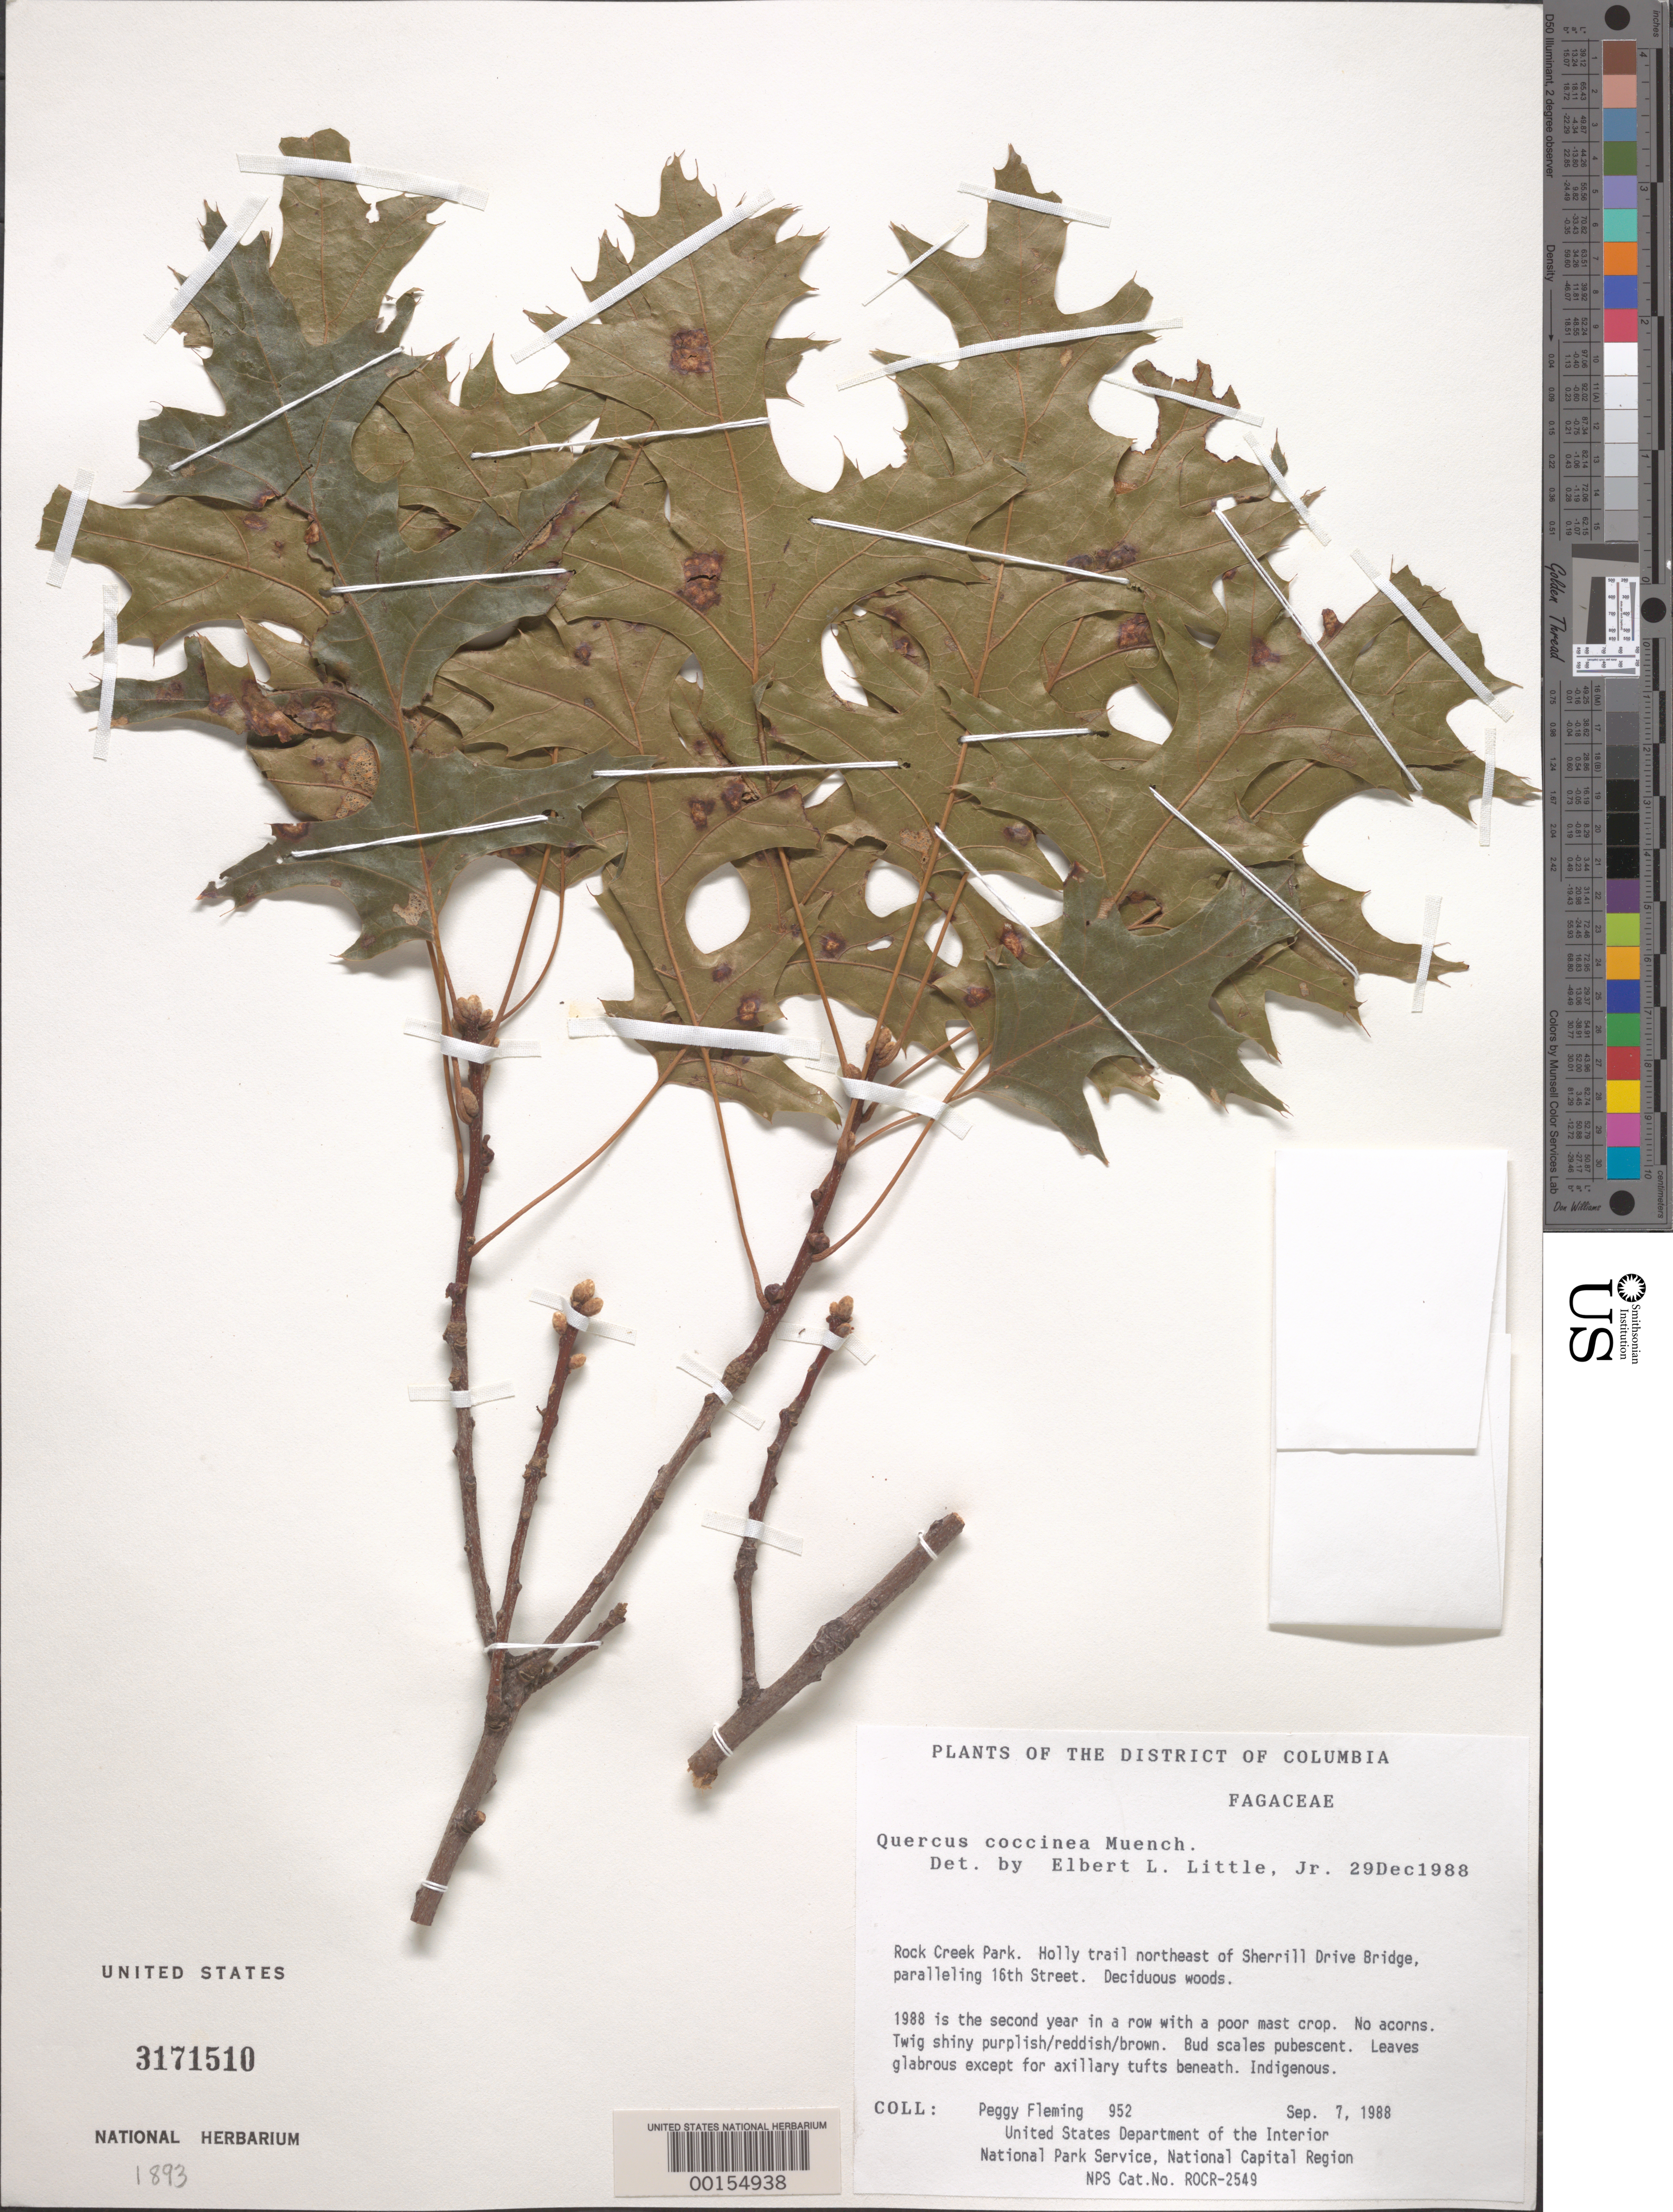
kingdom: Plantae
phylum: Tracheophyta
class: Magnoliopsida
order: Fagales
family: Fagaceae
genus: Quercus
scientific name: Quercus coccinea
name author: Münchh.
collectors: P. Fleming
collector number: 952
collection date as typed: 07 Sep 1988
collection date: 1988-09-07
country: United States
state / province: District of Columbia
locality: Rock Creek Park, Holly Trail NE of Sherrill Dr Bridge, paralleling 16th St Rock Creek Park and vicinity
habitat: Deciduous woods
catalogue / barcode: US 3171510